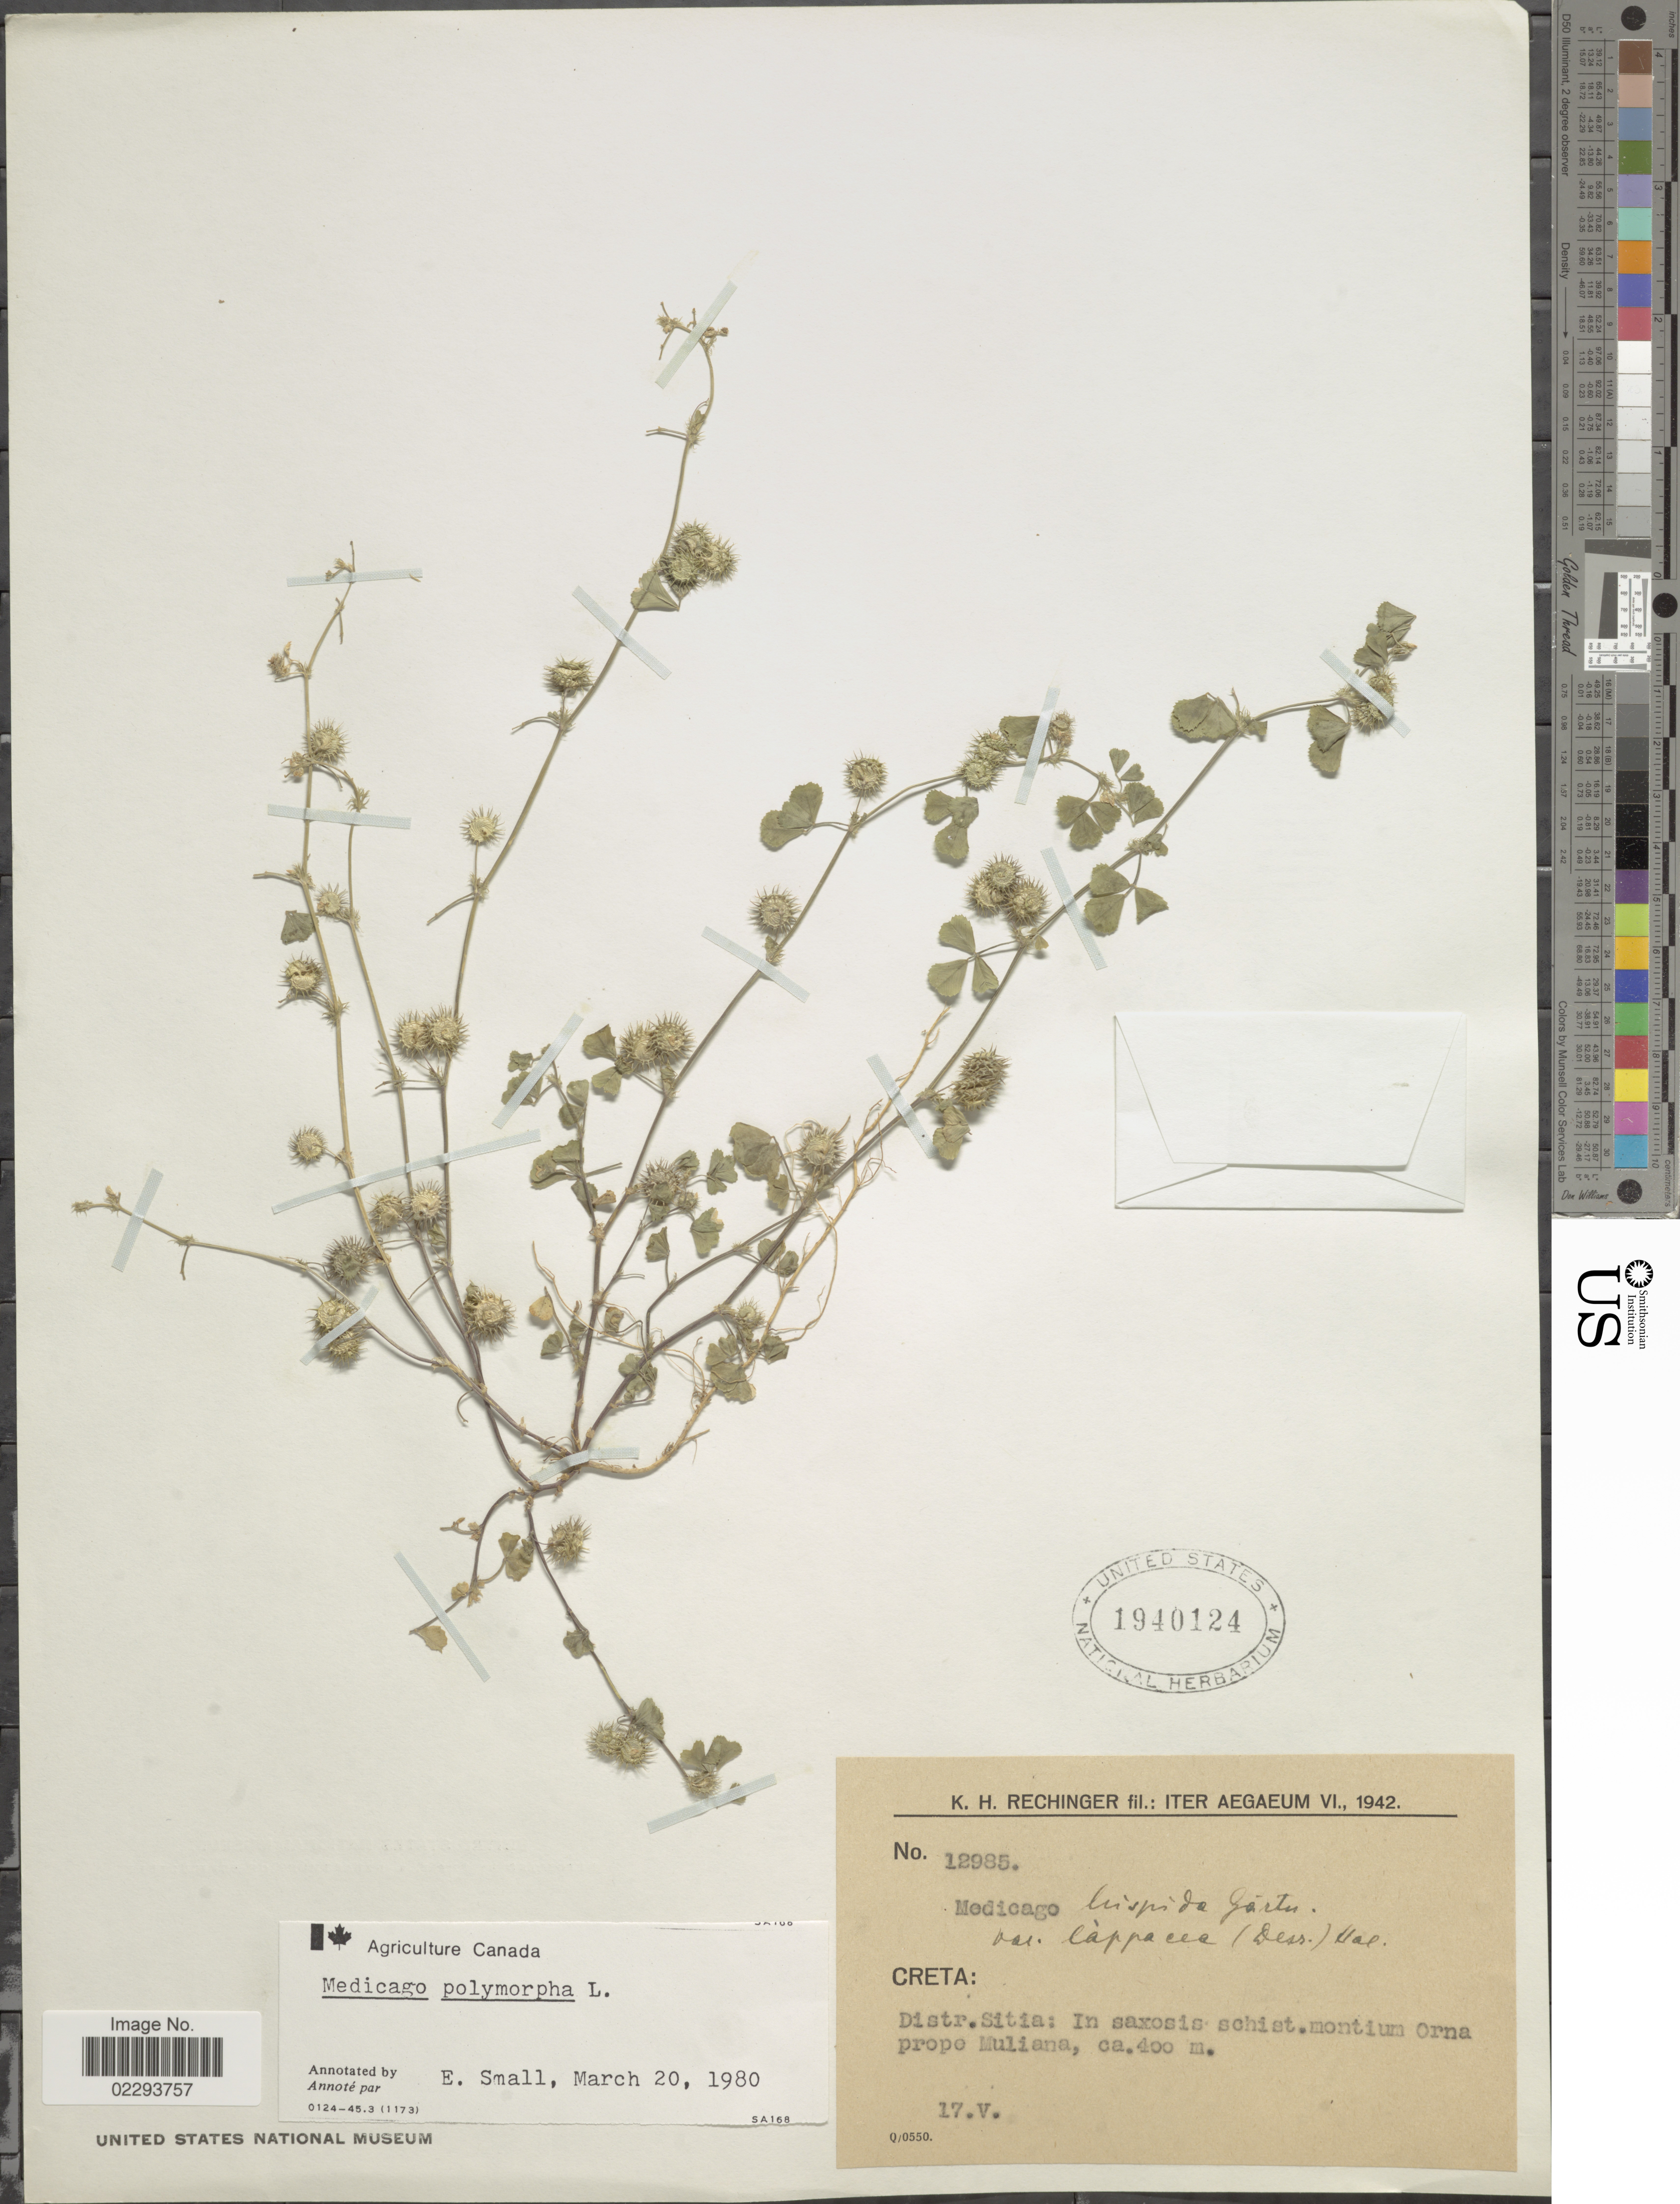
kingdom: Plantae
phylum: Tracheophyta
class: Magnoliopsida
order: Fabales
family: Fabaceae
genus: Medicago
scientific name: Medicago polymorpha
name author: L.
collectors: K. H. Rechinger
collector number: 12985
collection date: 1942-05-17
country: Greece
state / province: Crete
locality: Aegaeum, Creta, Distr. Sitia: in saxosis schiet. montium Orna propo Muliana.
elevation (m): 400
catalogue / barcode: US 1940124